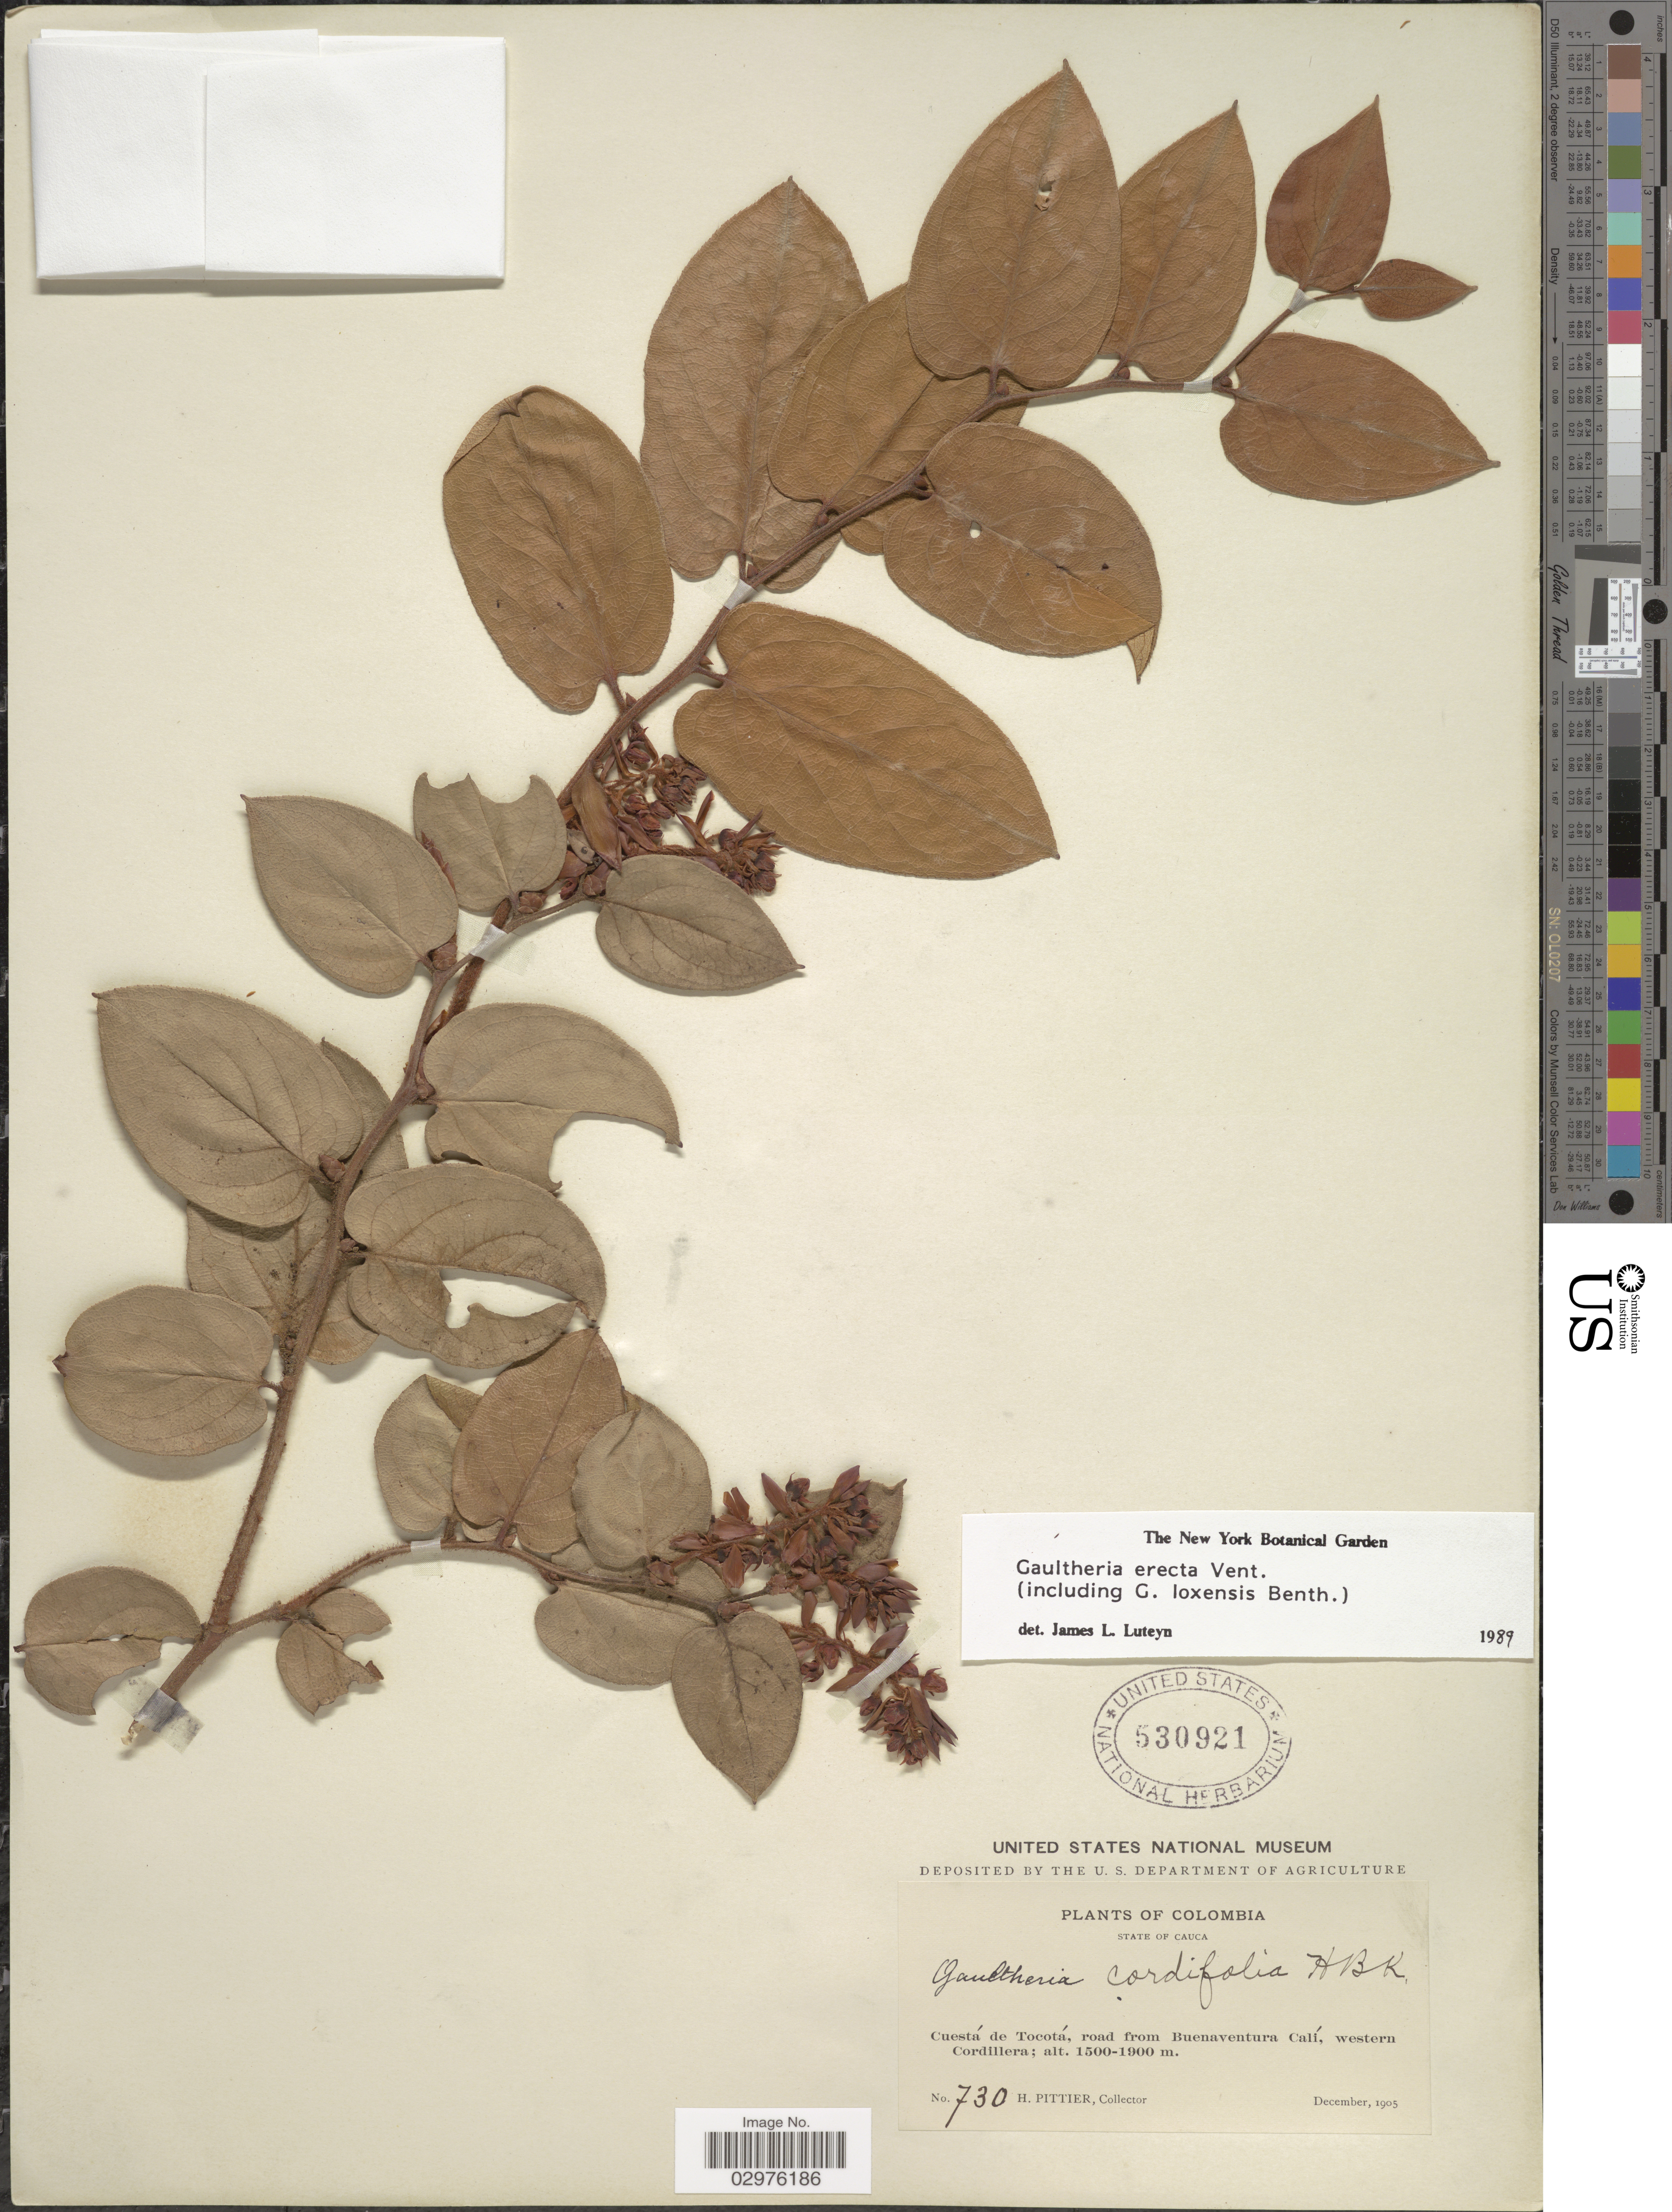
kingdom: Plantae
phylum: Tracheophyta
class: Magnoliopsida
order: Ericales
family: Ericaceae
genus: Gaultheria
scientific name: Gaultheria erecta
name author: Vent.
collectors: H. F. Pittier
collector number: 730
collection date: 1905-12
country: Colombia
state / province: Cauca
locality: State of Cauca. Cuestá de Tocotá, road from Buenaventura Calí, western Cordillera.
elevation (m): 1500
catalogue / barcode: US 530921